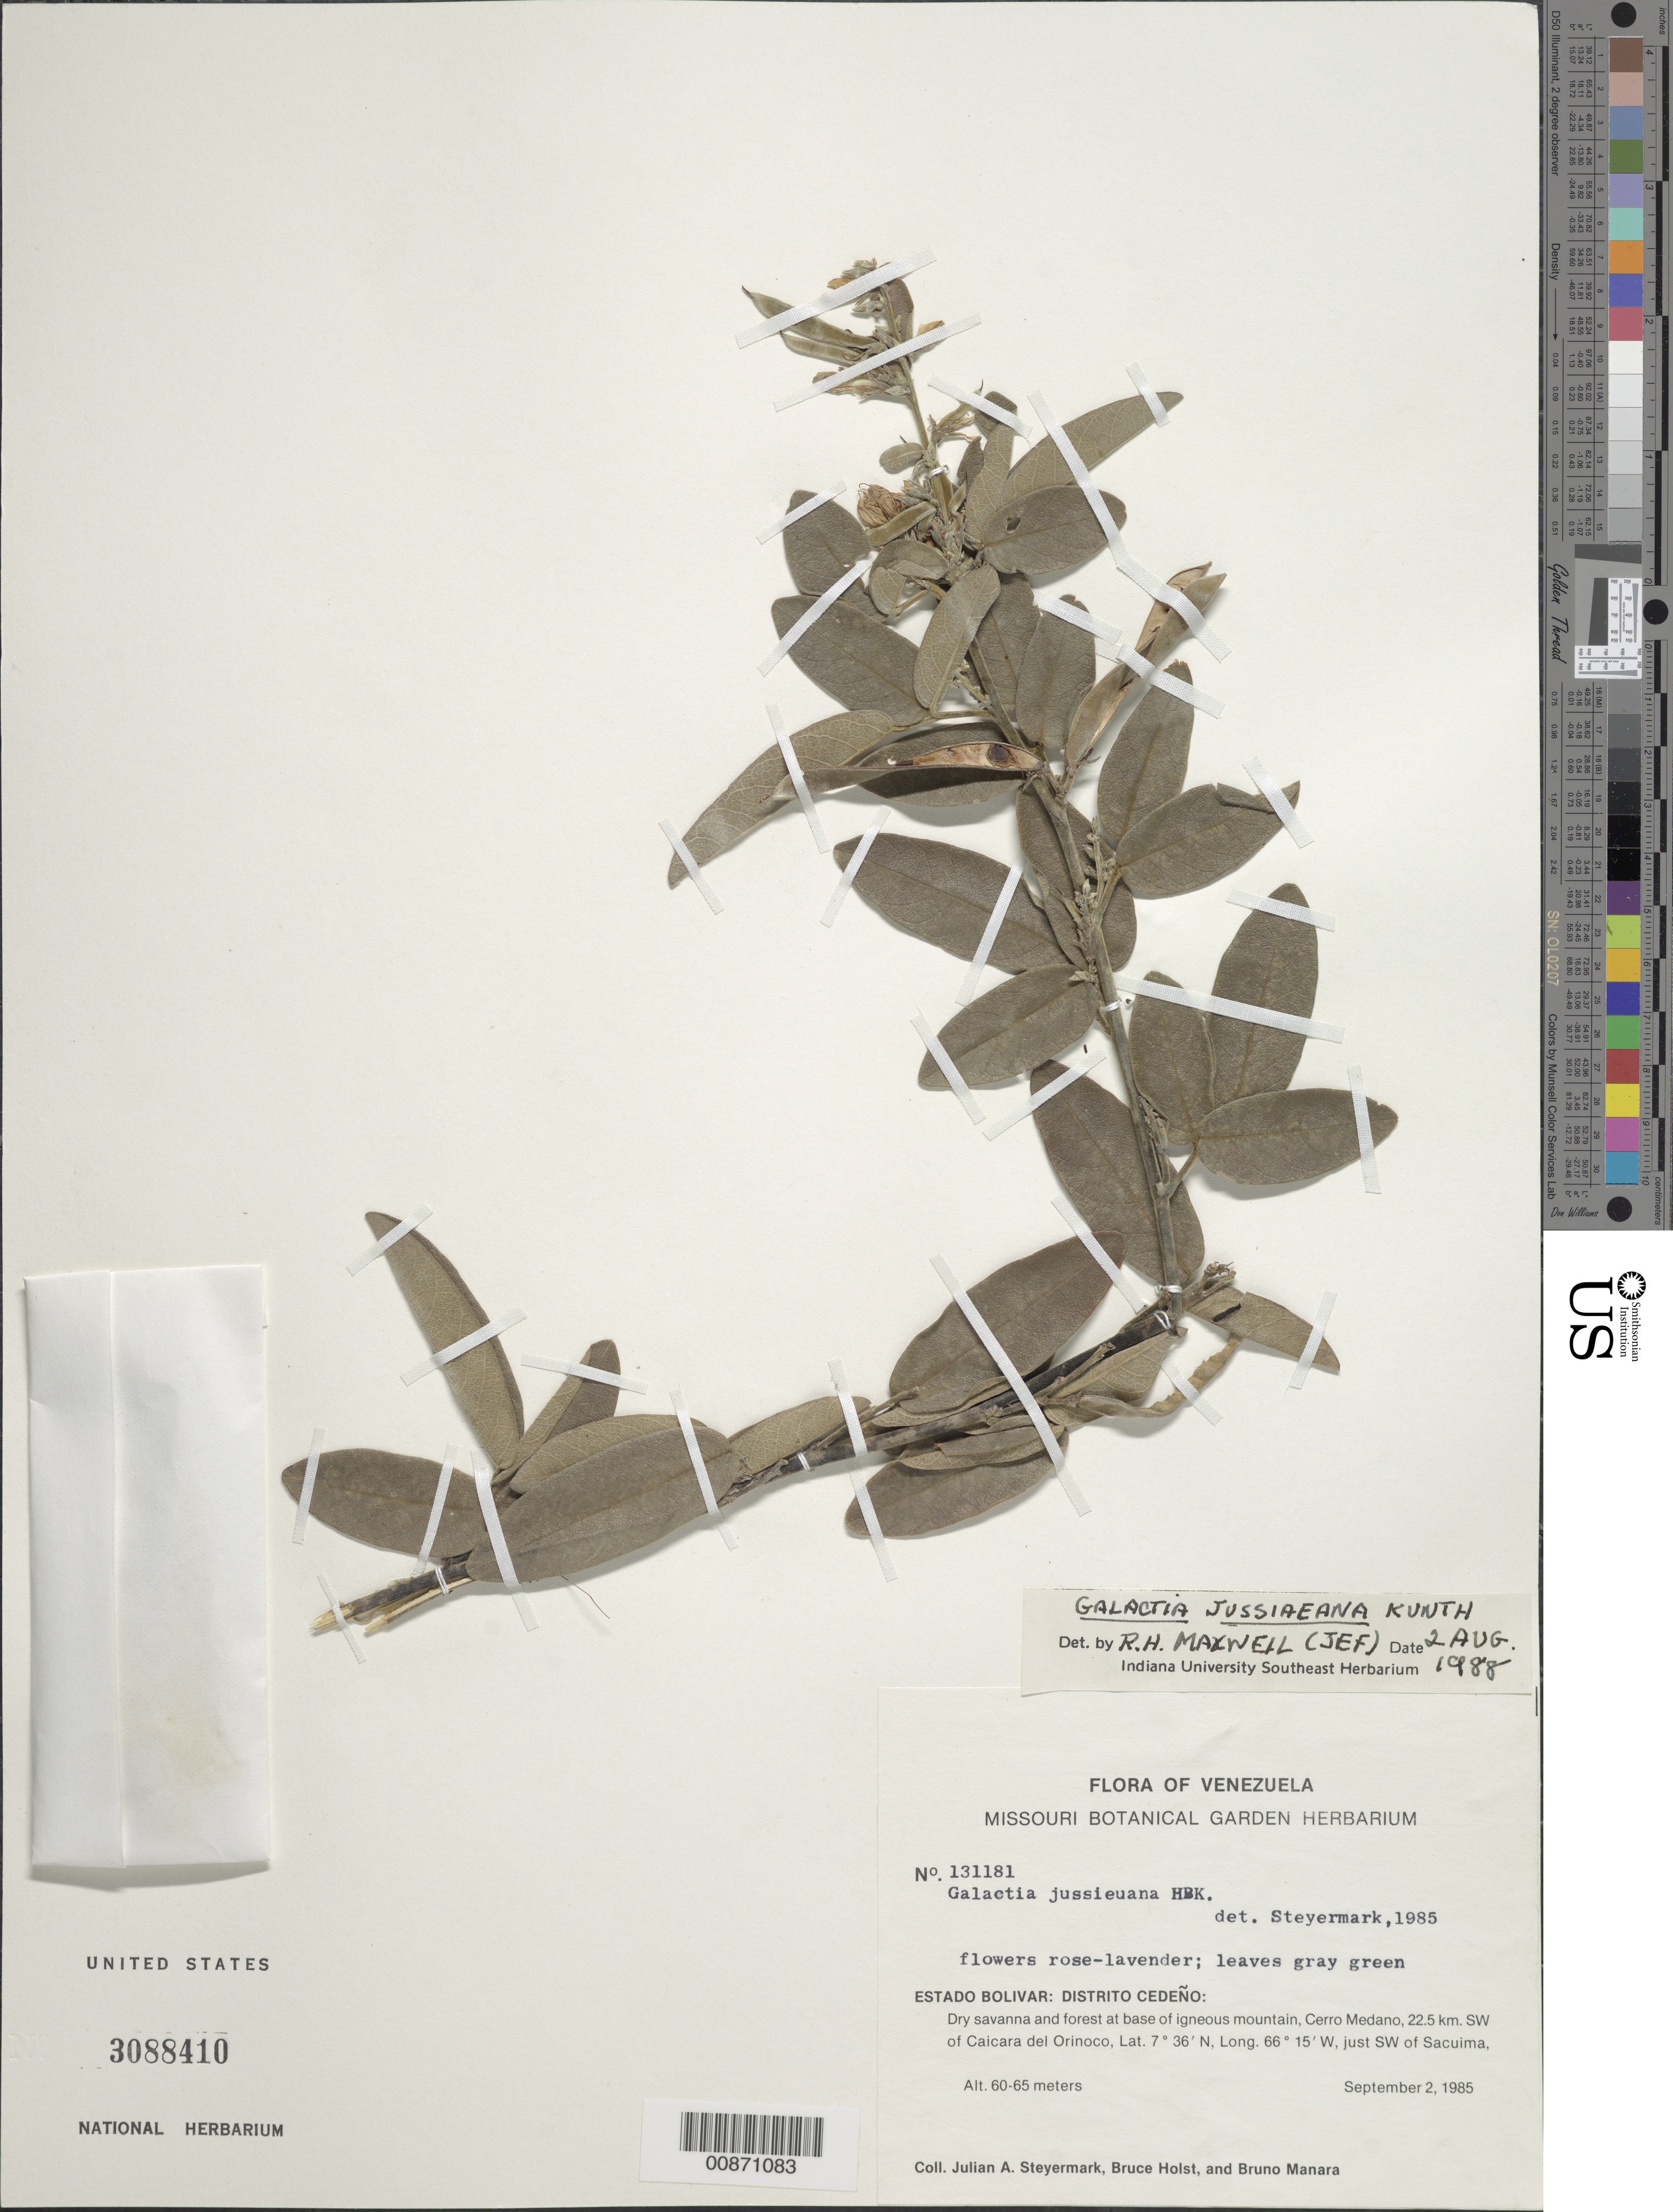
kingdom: Plantae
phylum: Tracheophyta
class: Magnoliopsida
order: Fabales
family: Fabaceae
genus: Galactia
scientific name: Galactia jussiaeana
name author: Kunth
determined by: Maxwell, R. H., (JEF), Indiana University Southeast (UNITED STATES)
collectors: J. Steyermark, B. Holst & B. Manara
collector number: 131181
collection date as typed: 2-Sep-85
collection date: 1985-09-02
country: Venezuela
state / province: Bolívar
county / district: Cedeño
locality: Cerro Medano, 22.5 km SW of Caicara del Orinoco, just SW of Sacuima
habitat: Dry savanna and forest at base of igneous mountain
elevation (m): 60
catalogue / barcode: US 3088410